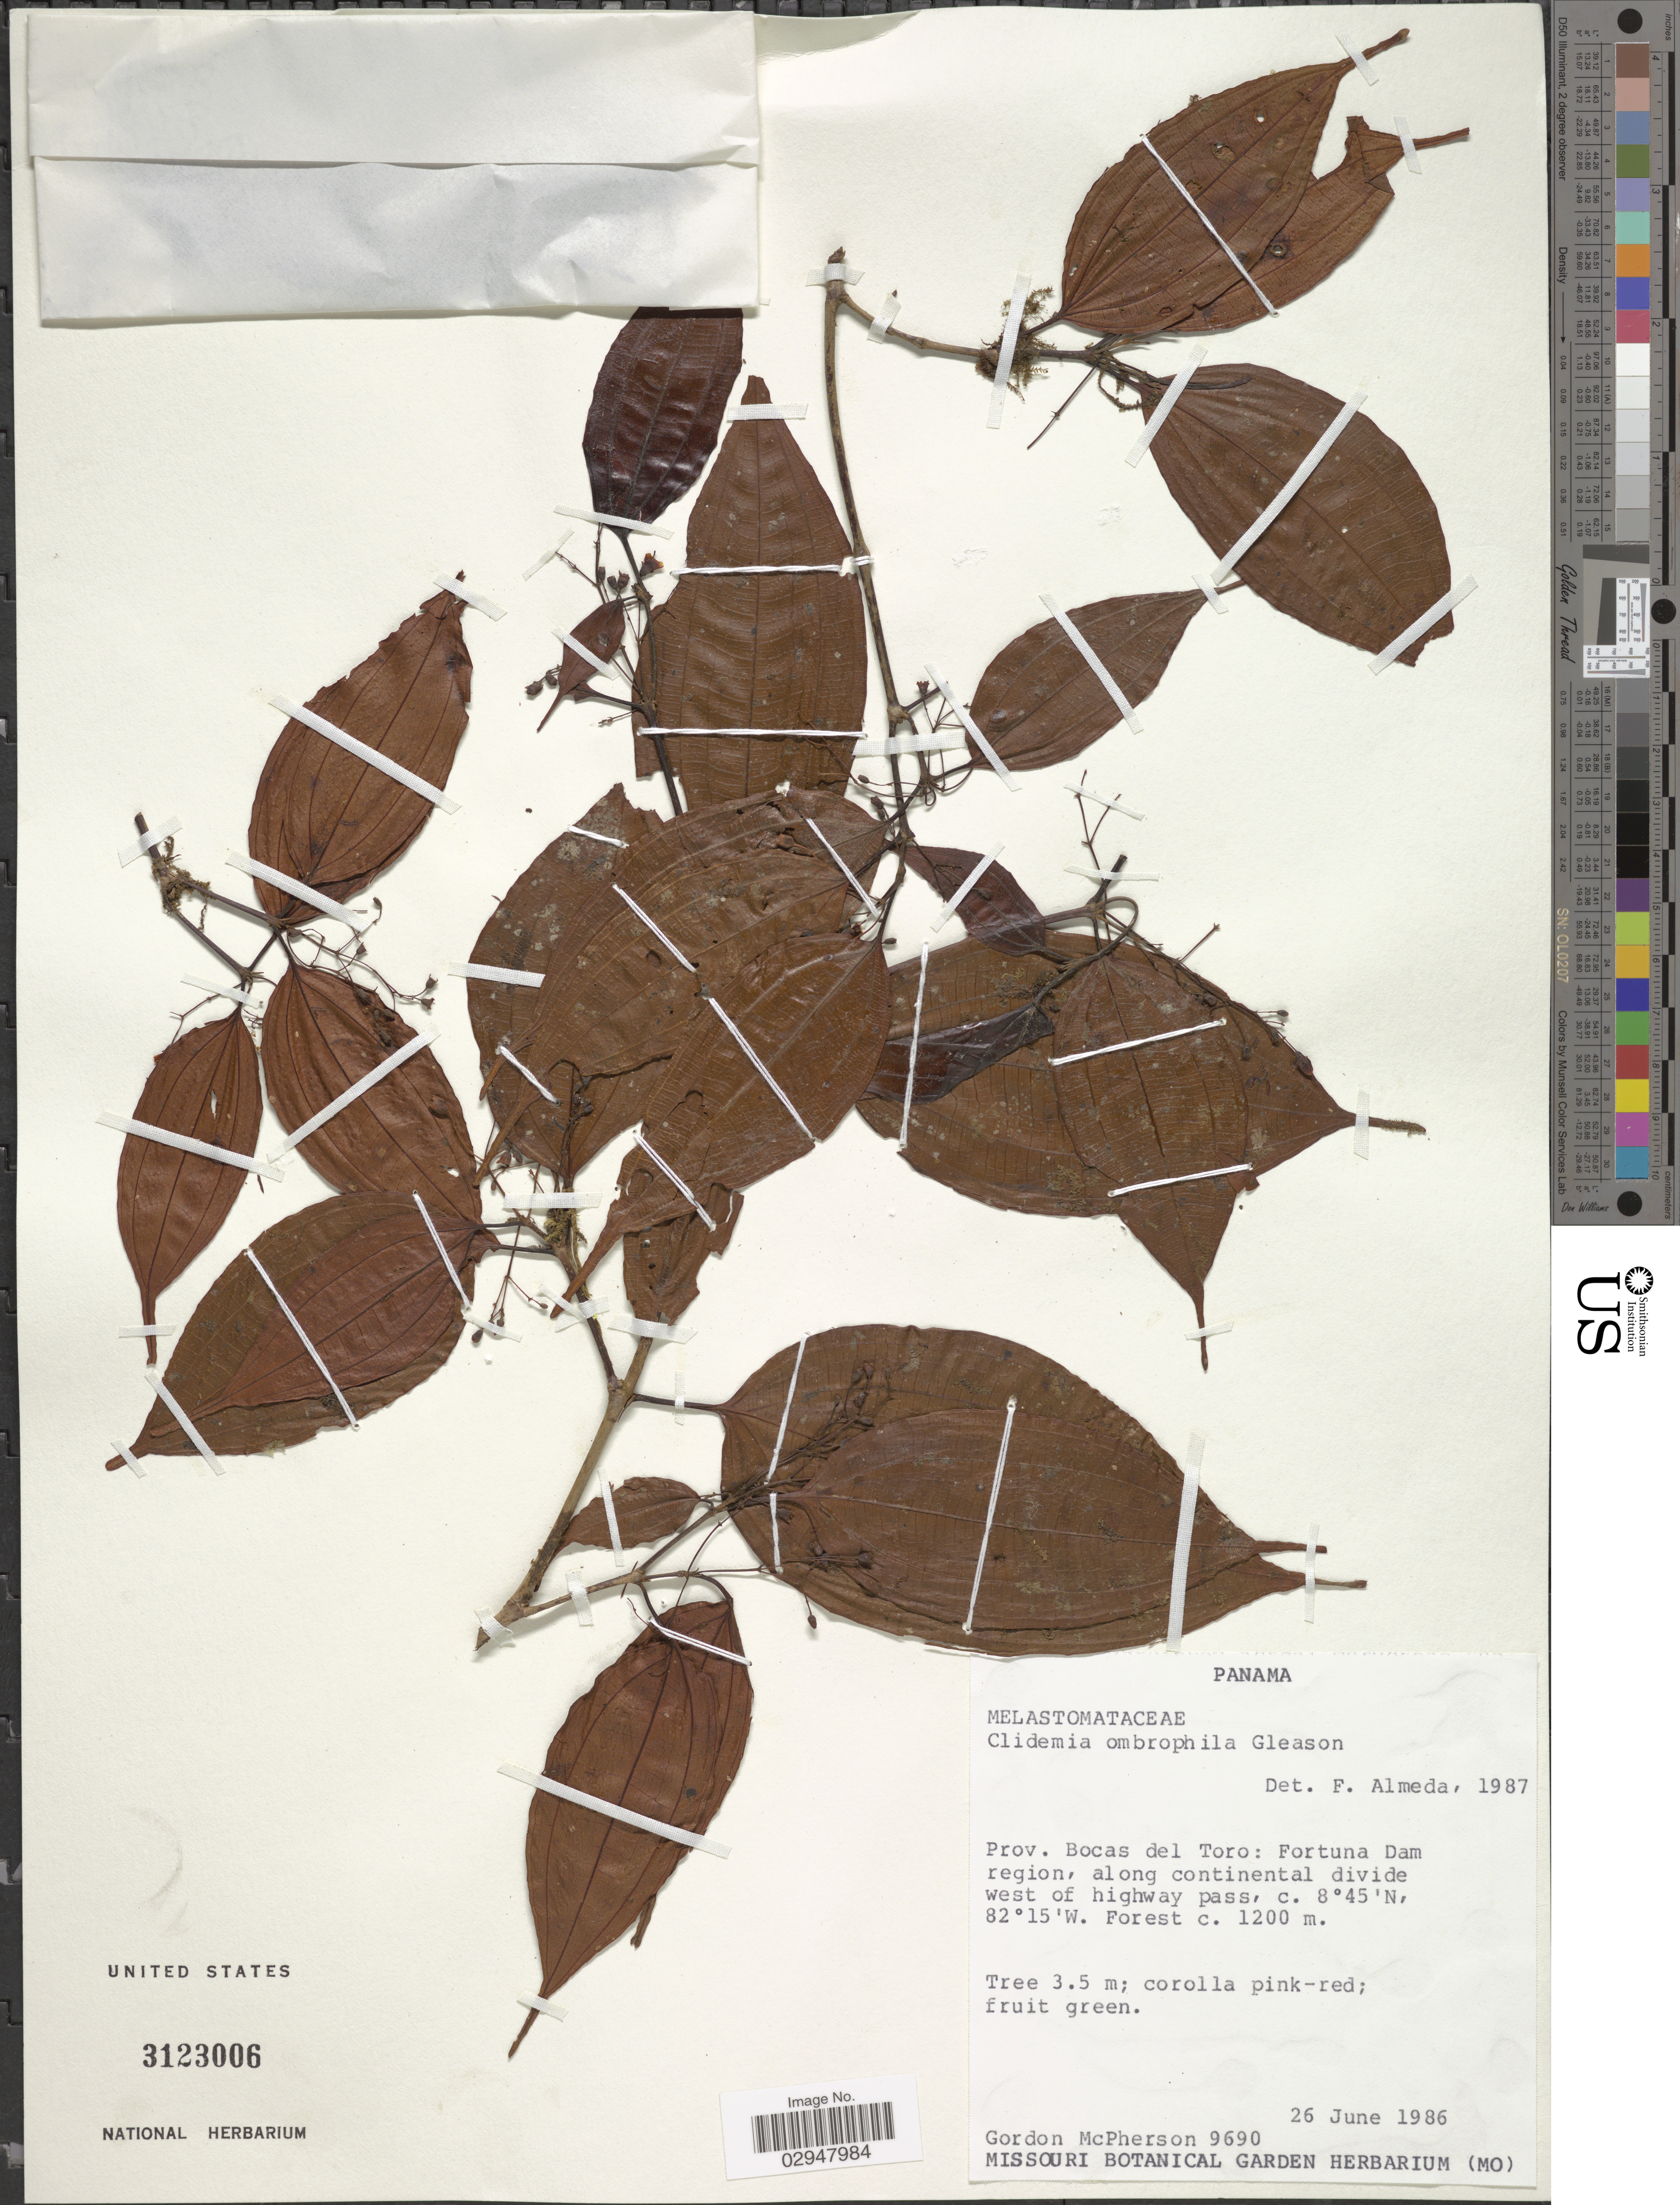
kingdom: Plantae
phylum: Tracheophyta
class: Magnoliopsida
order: Myrtales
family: Melastomataceae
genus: Clidemia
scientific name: Clidemia ombrophila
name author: Gleason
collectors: G. D. McPherson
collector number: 9690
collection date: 1986-06-26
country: Panama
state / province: Bocas del Toro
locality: Fortuna Dam region, along continental divide west of highway pass.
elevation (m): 1200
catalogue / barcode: US 3123006